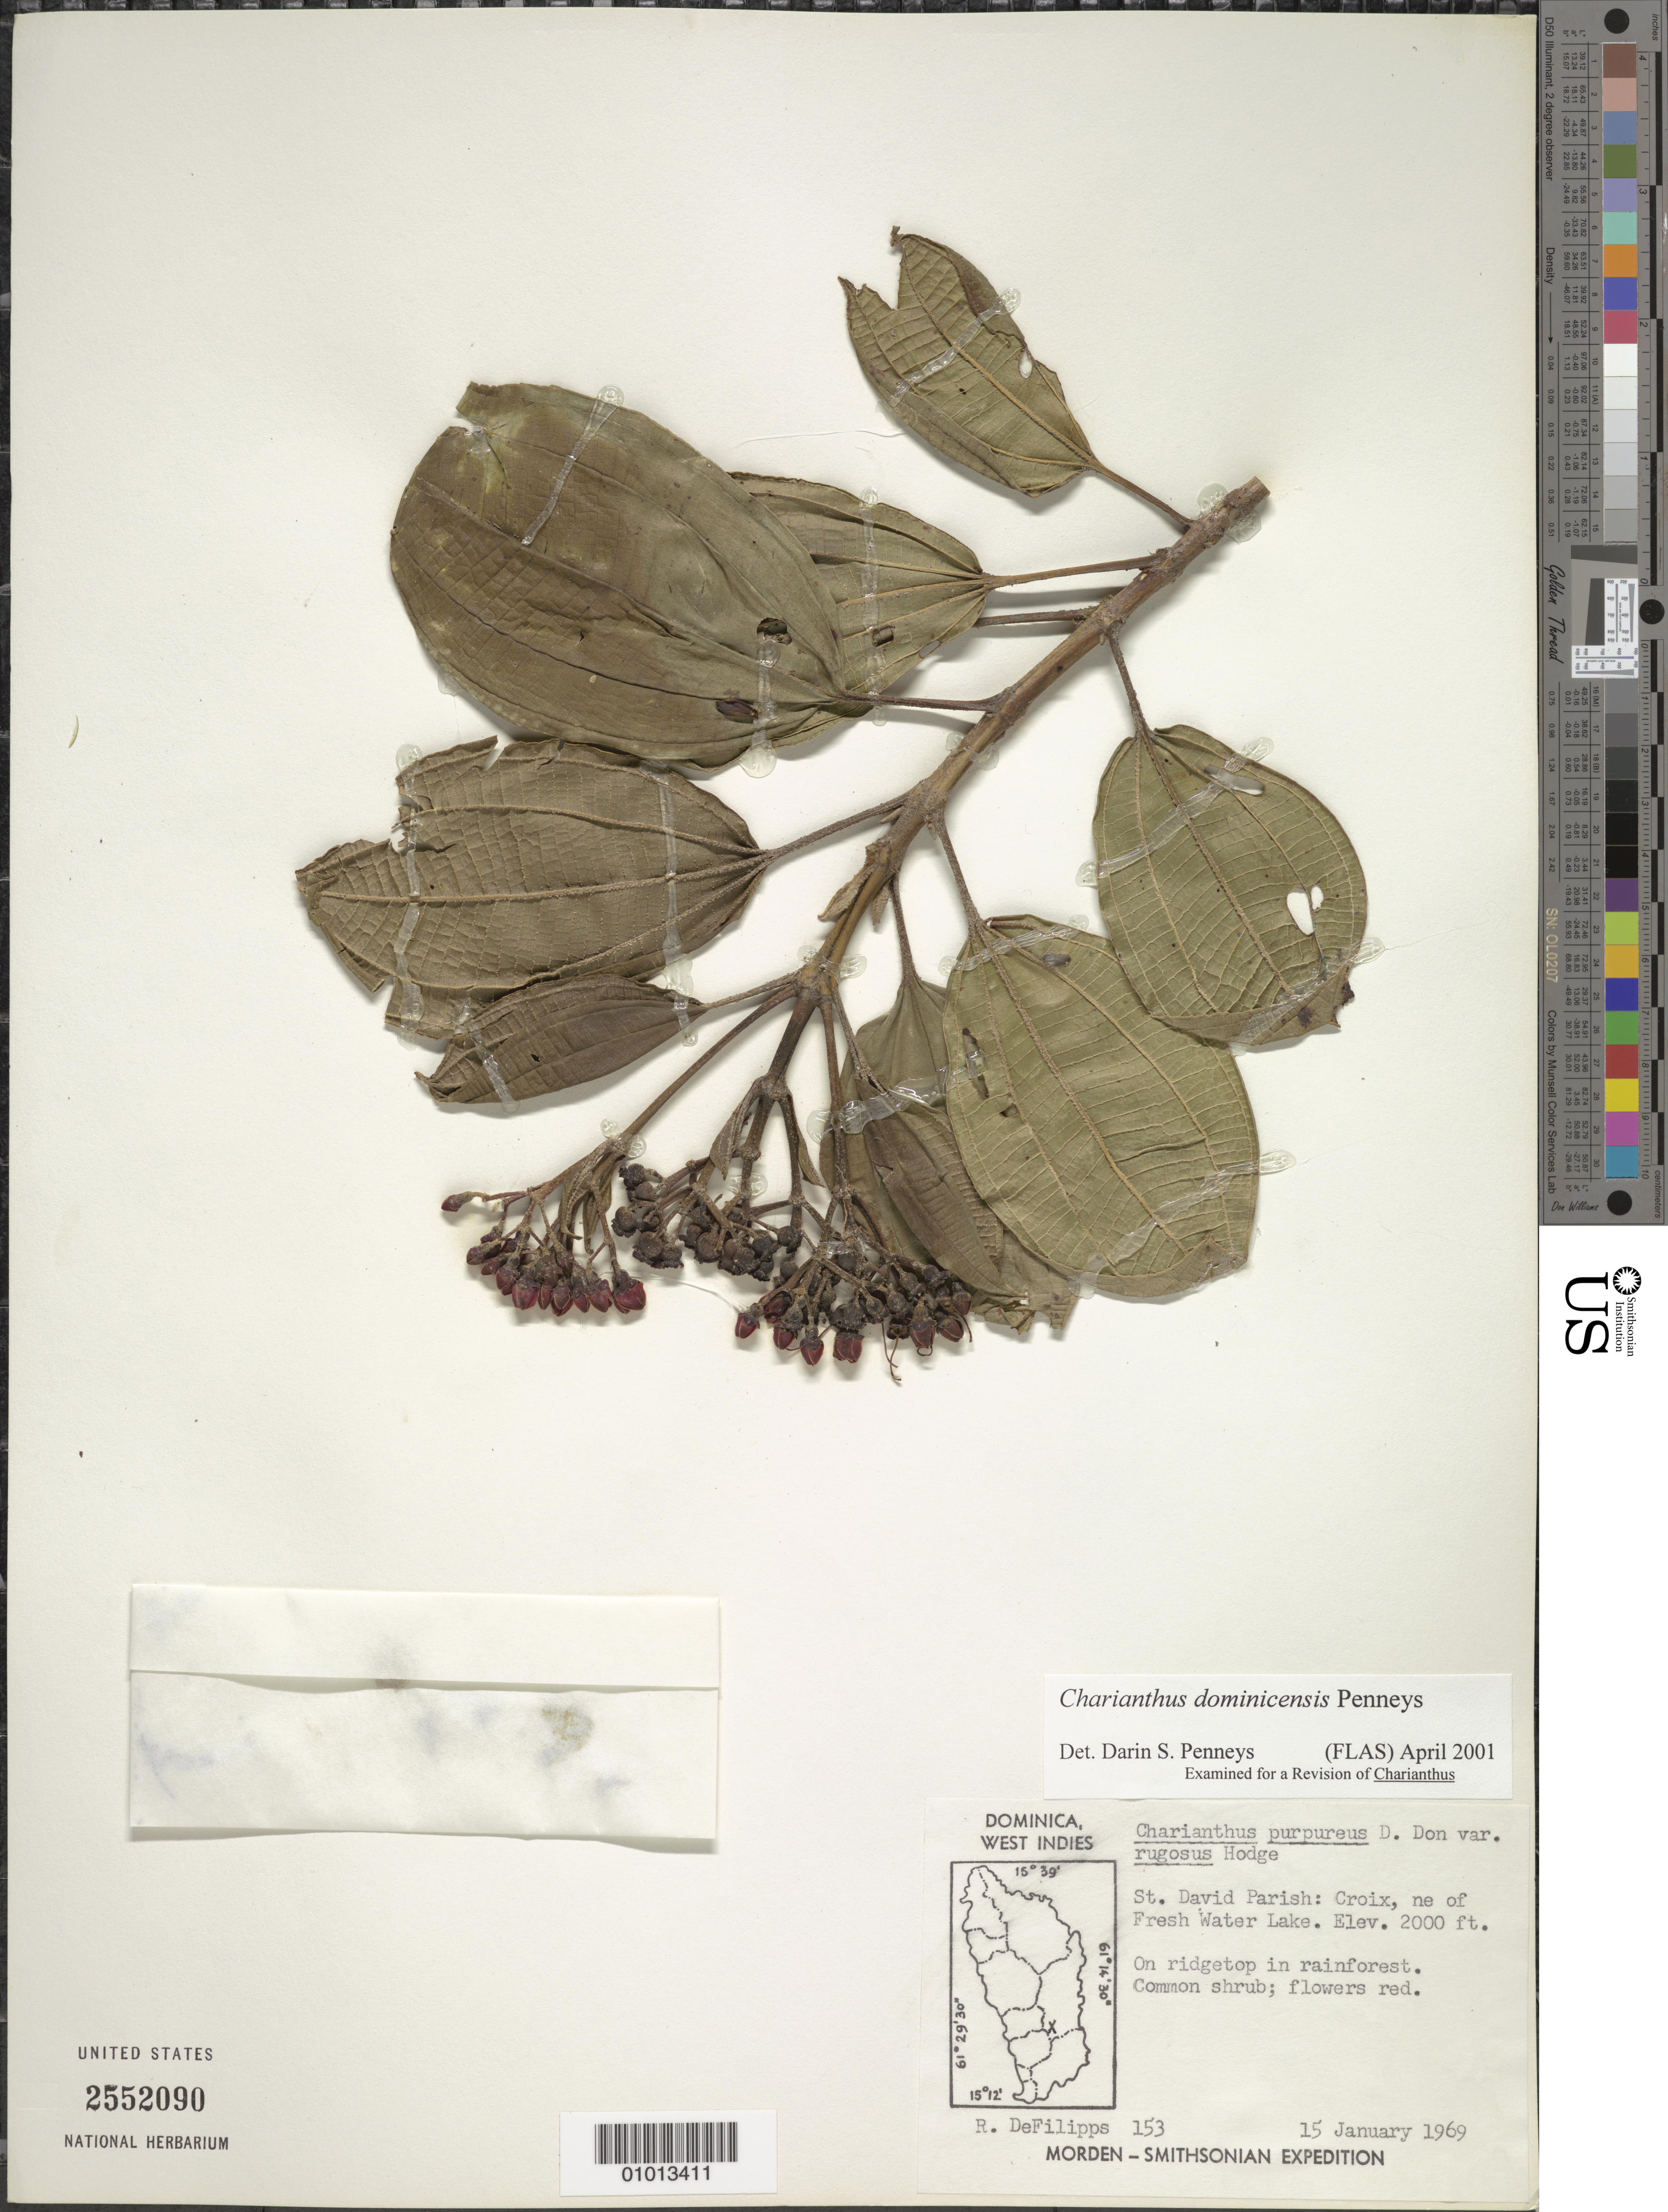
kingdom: Plantae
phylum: Tracheophyta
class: Magnoliopsida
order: Myrtales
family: Melastomataceae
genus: Charianthus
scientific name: Charianthus dominicensis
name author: Penneys & Judd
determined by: Penneys, D. S.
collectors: R. A. DeFilipps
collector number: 153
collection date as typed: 15 Jan 1969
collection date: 1969-01-15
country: Dominica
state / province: St. David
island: Dominica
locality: Croix, NE of Fresh Water Lake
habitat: On ridgetop in rainforest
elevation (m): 610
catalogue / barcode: US 2552090